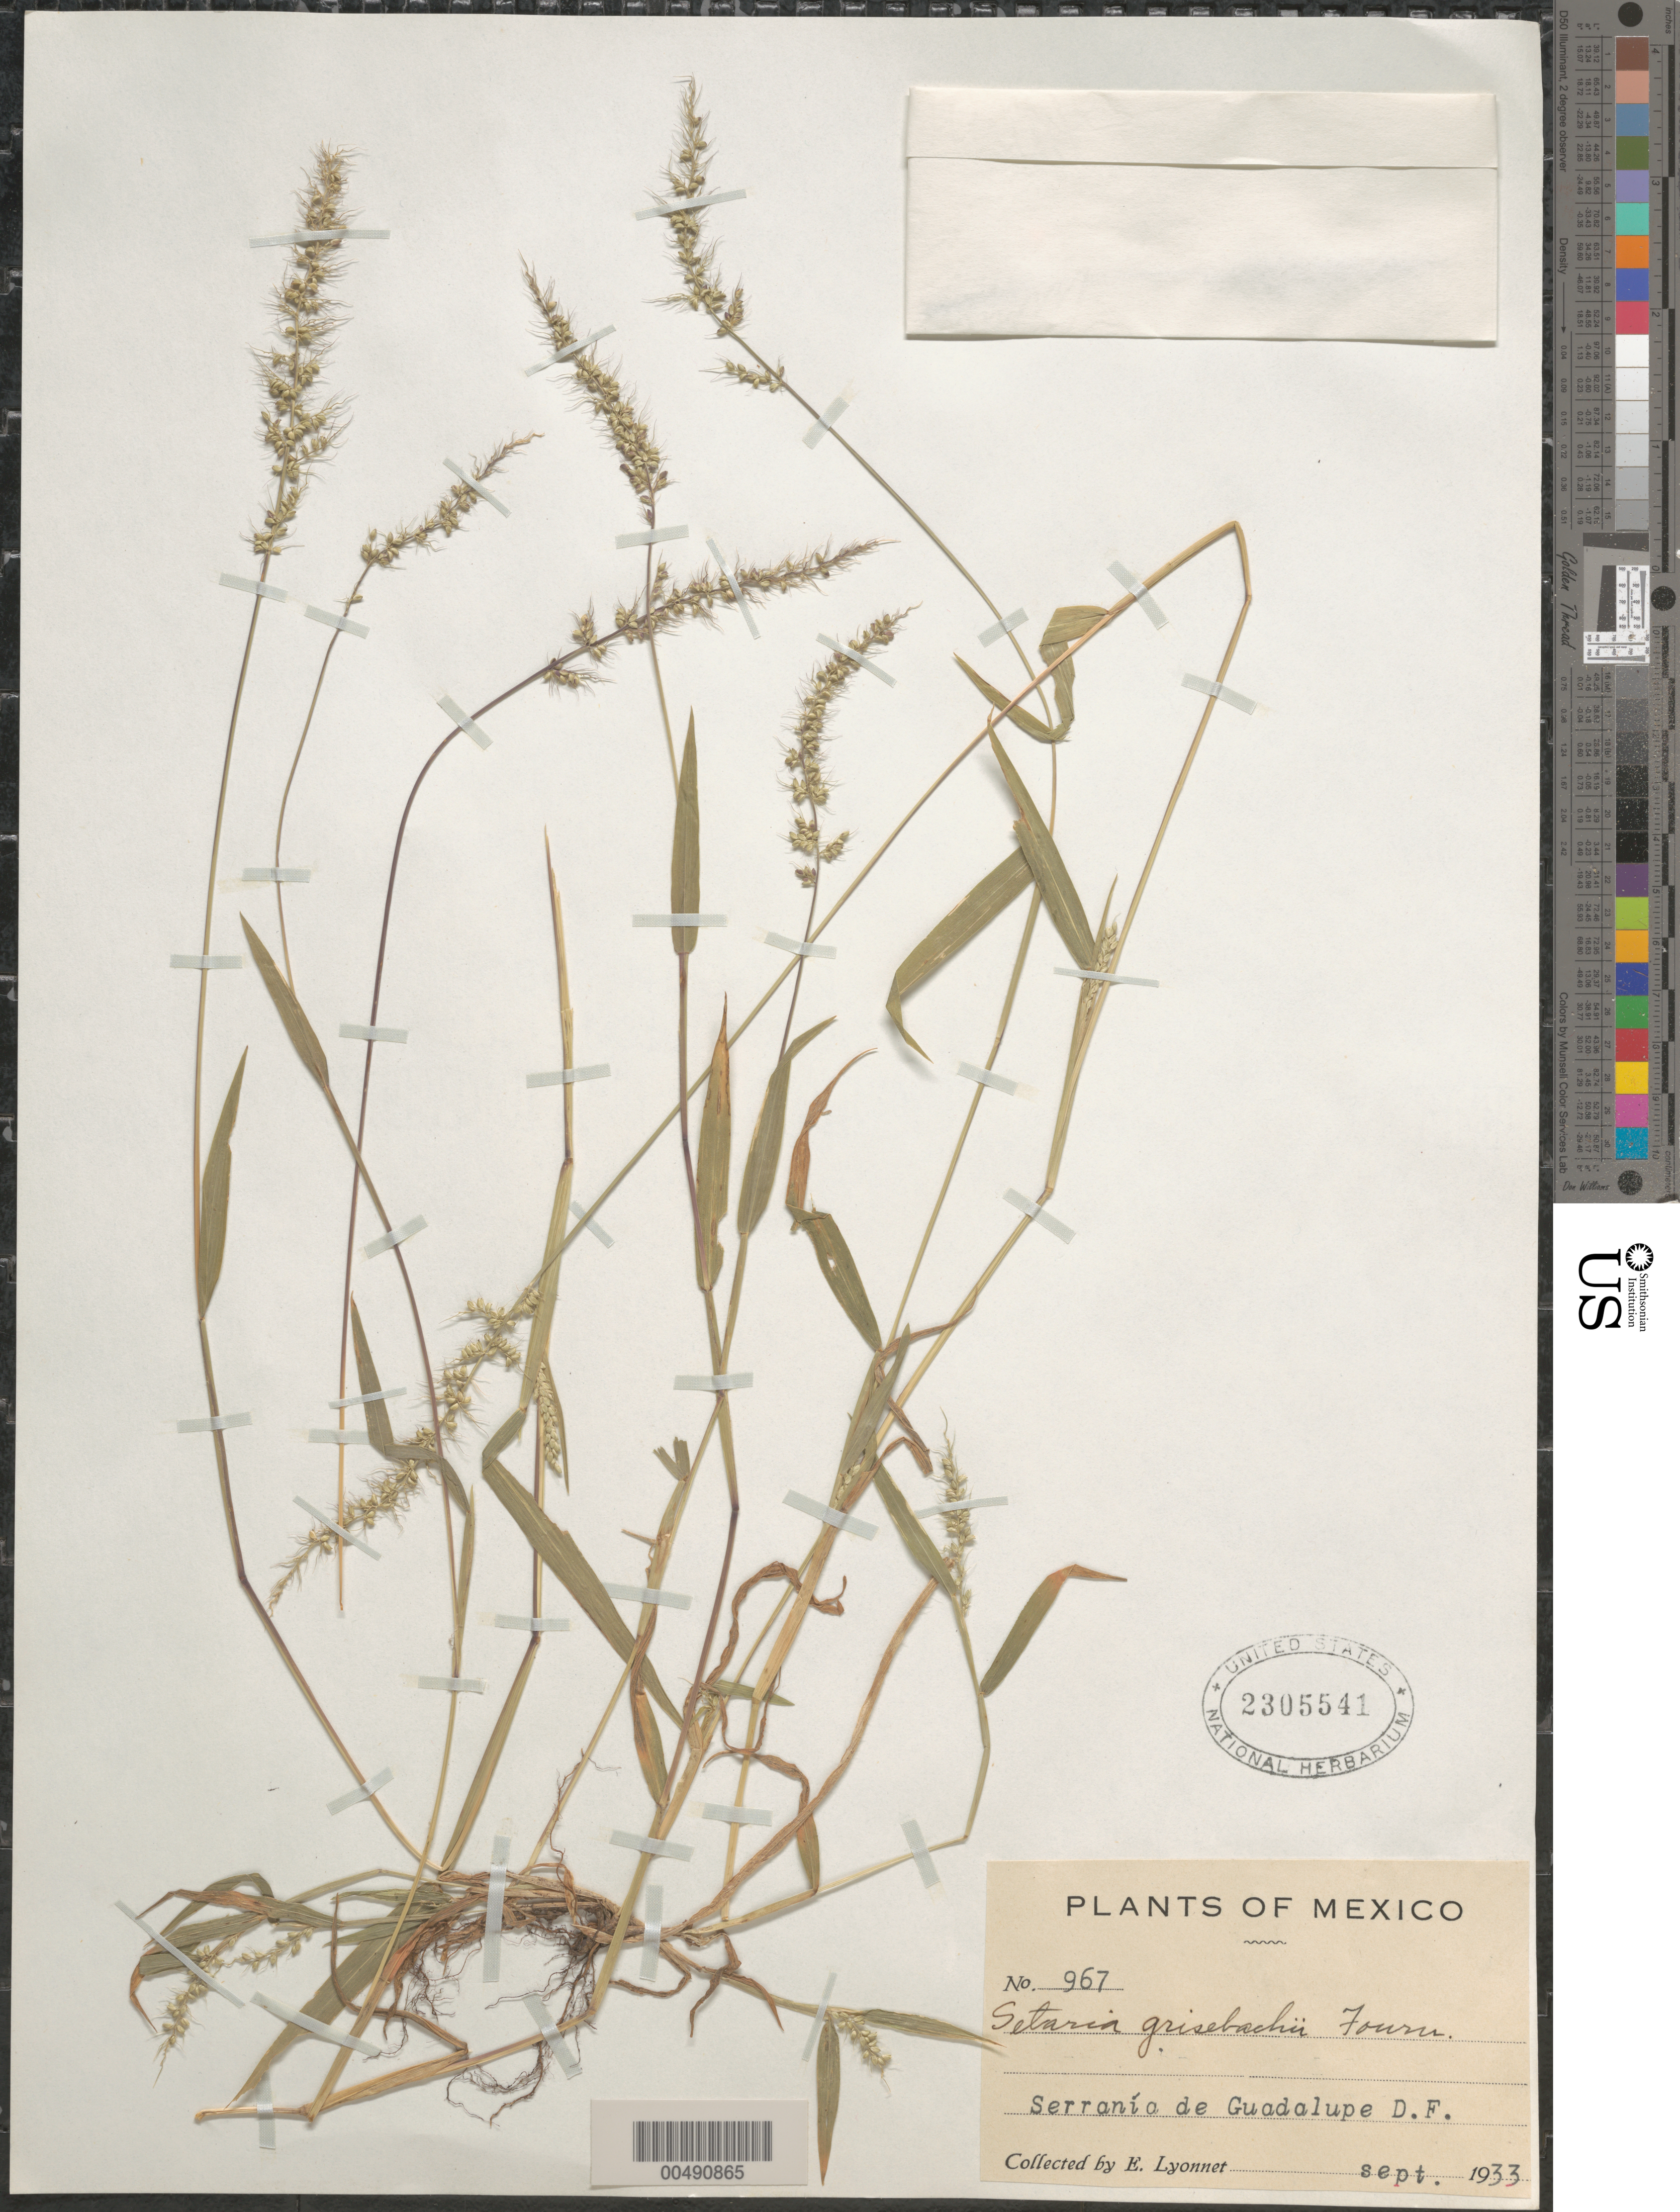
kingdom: Plantae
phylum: Tracheophyta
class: Liliopsida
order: Poales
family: Poaceae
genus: Setaria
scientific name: Setaria grisebachii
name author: E. Fourn.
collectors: Bro. E. Lyonnet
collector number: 967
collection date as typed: Sep 1933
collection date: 1933-09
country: Mexico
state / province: Distrito Federal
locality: Serranía de Guadalupe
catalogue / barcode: US 2305541